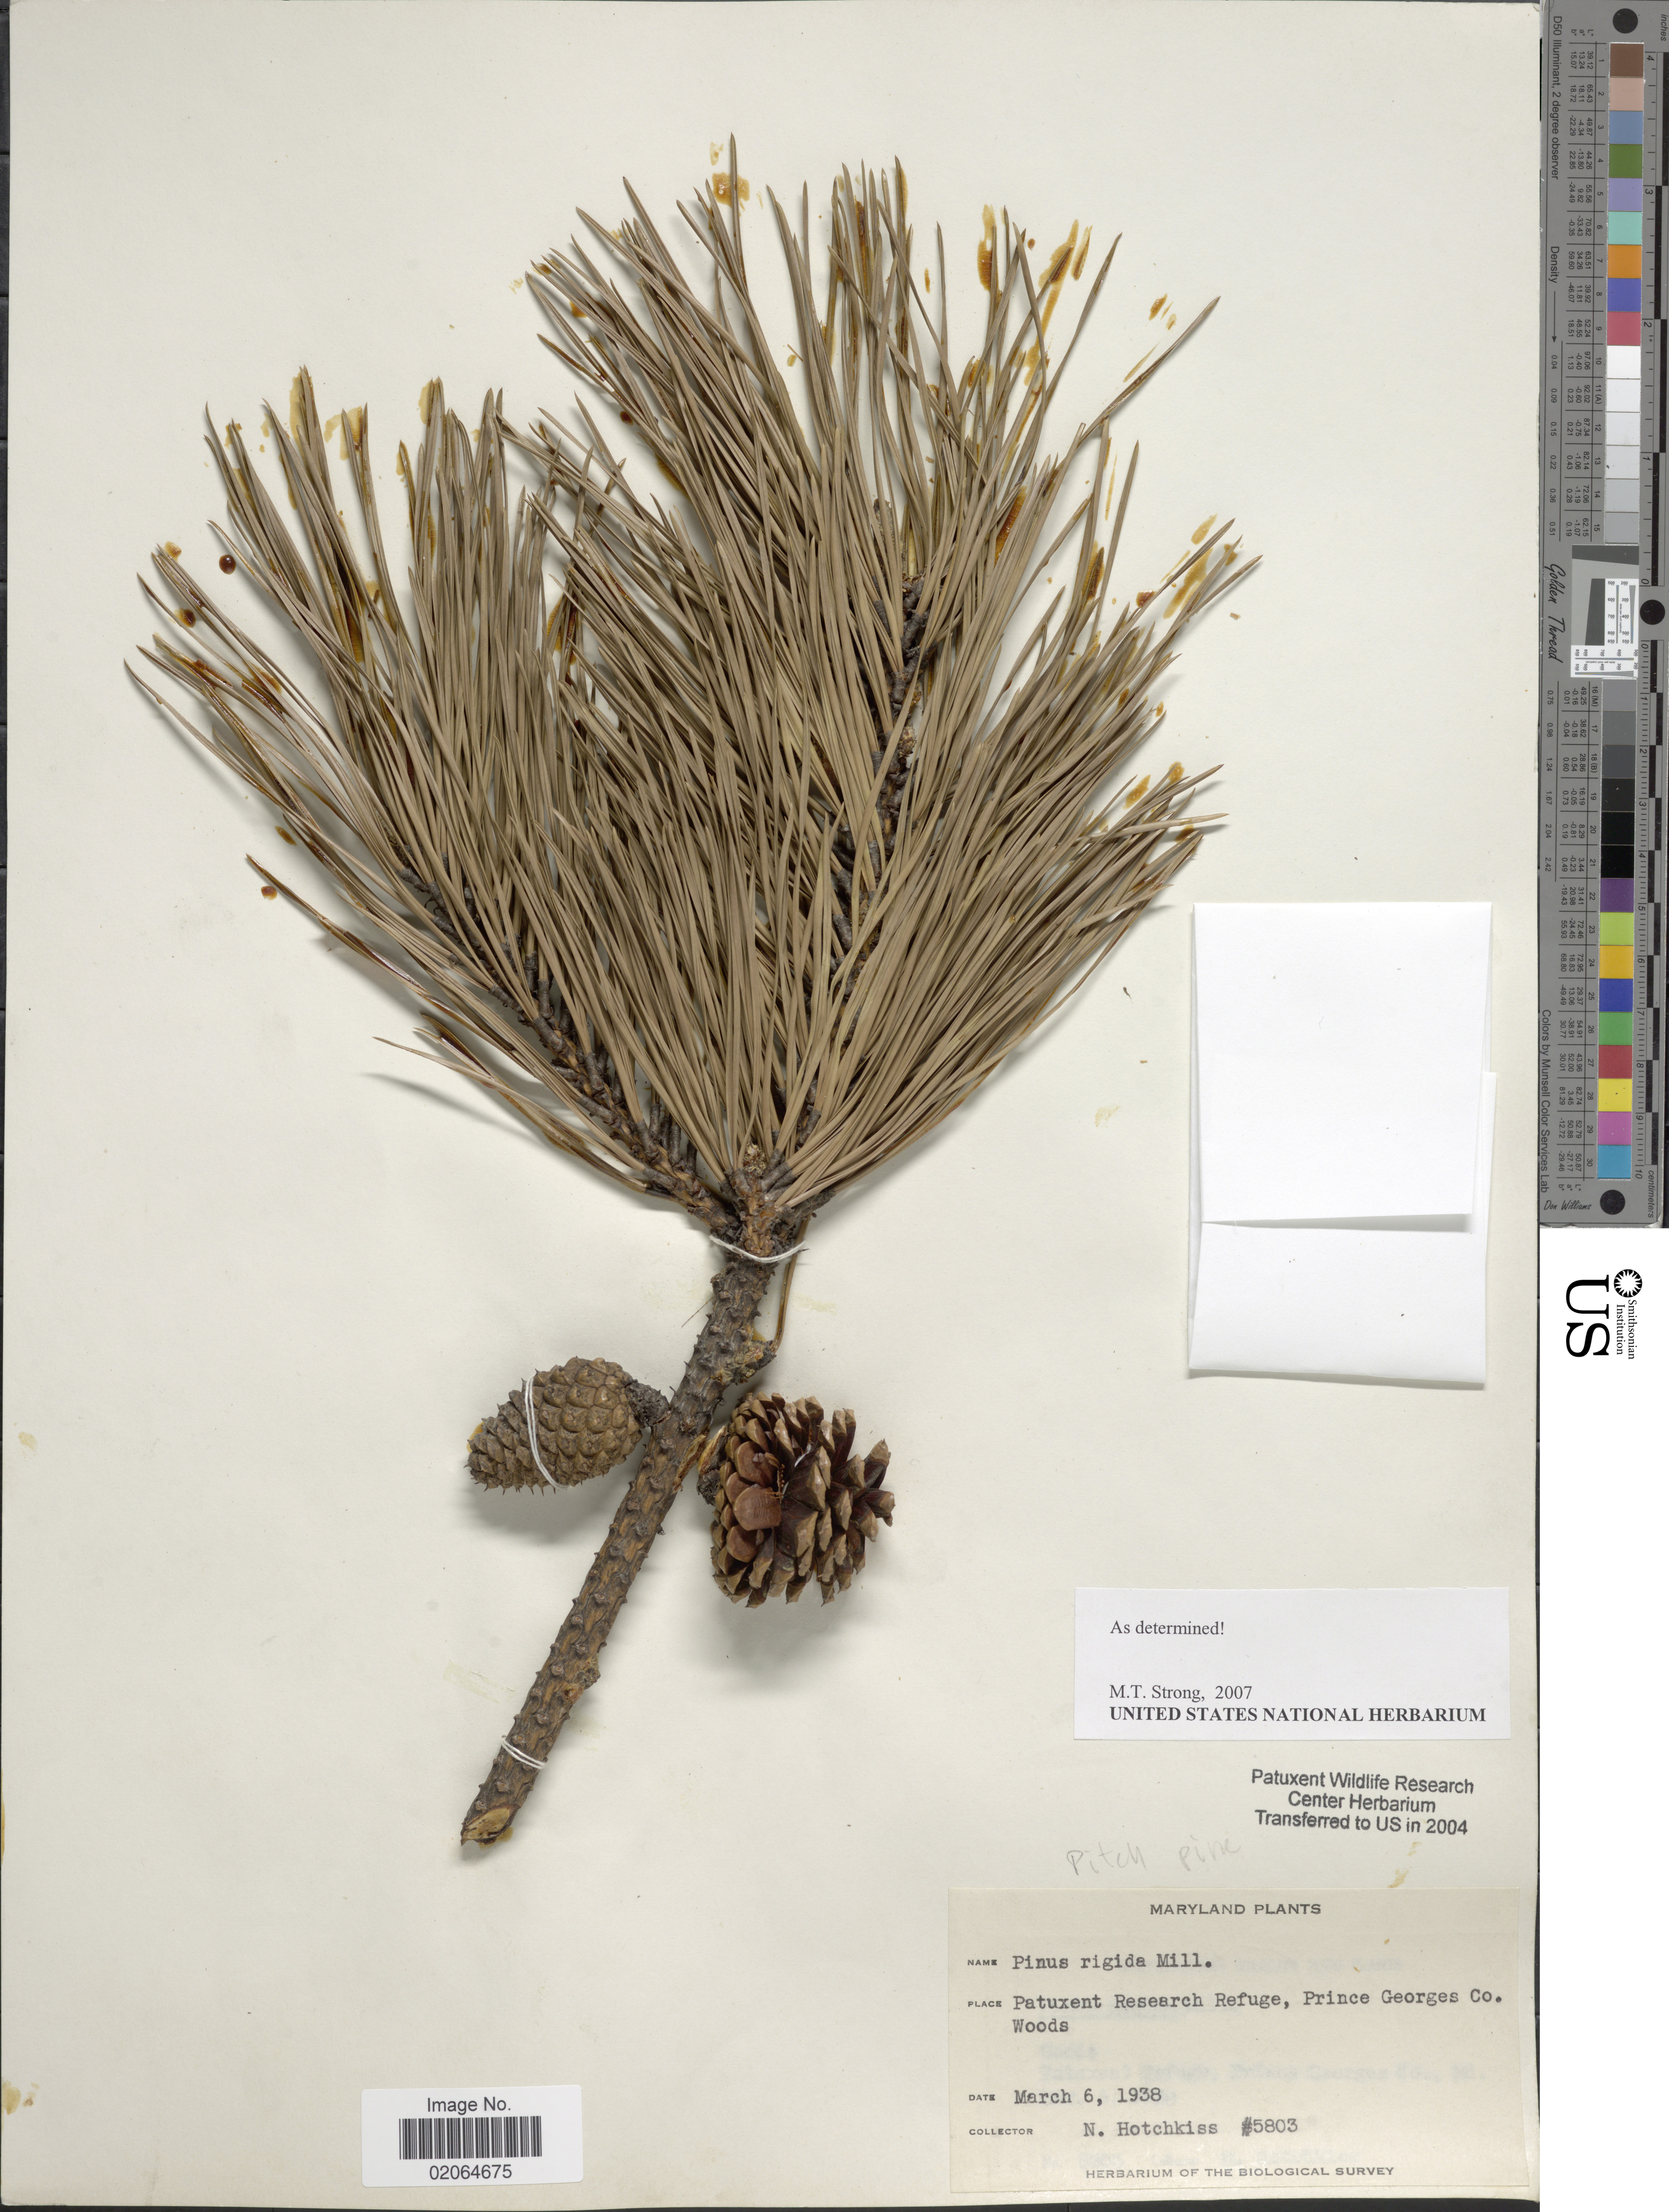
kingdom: Plantae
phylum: Tracheophyta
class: Pinopsida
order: Pinales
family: Pinaceae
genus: Pinus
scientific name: Pinus rigida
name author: Mill.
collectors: N. Hotchkiss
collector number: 5803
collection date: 1938-03-06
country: United States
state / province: Maryland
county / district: Prince George's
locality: Patuxent Research Refuge, Prince Georges Co.